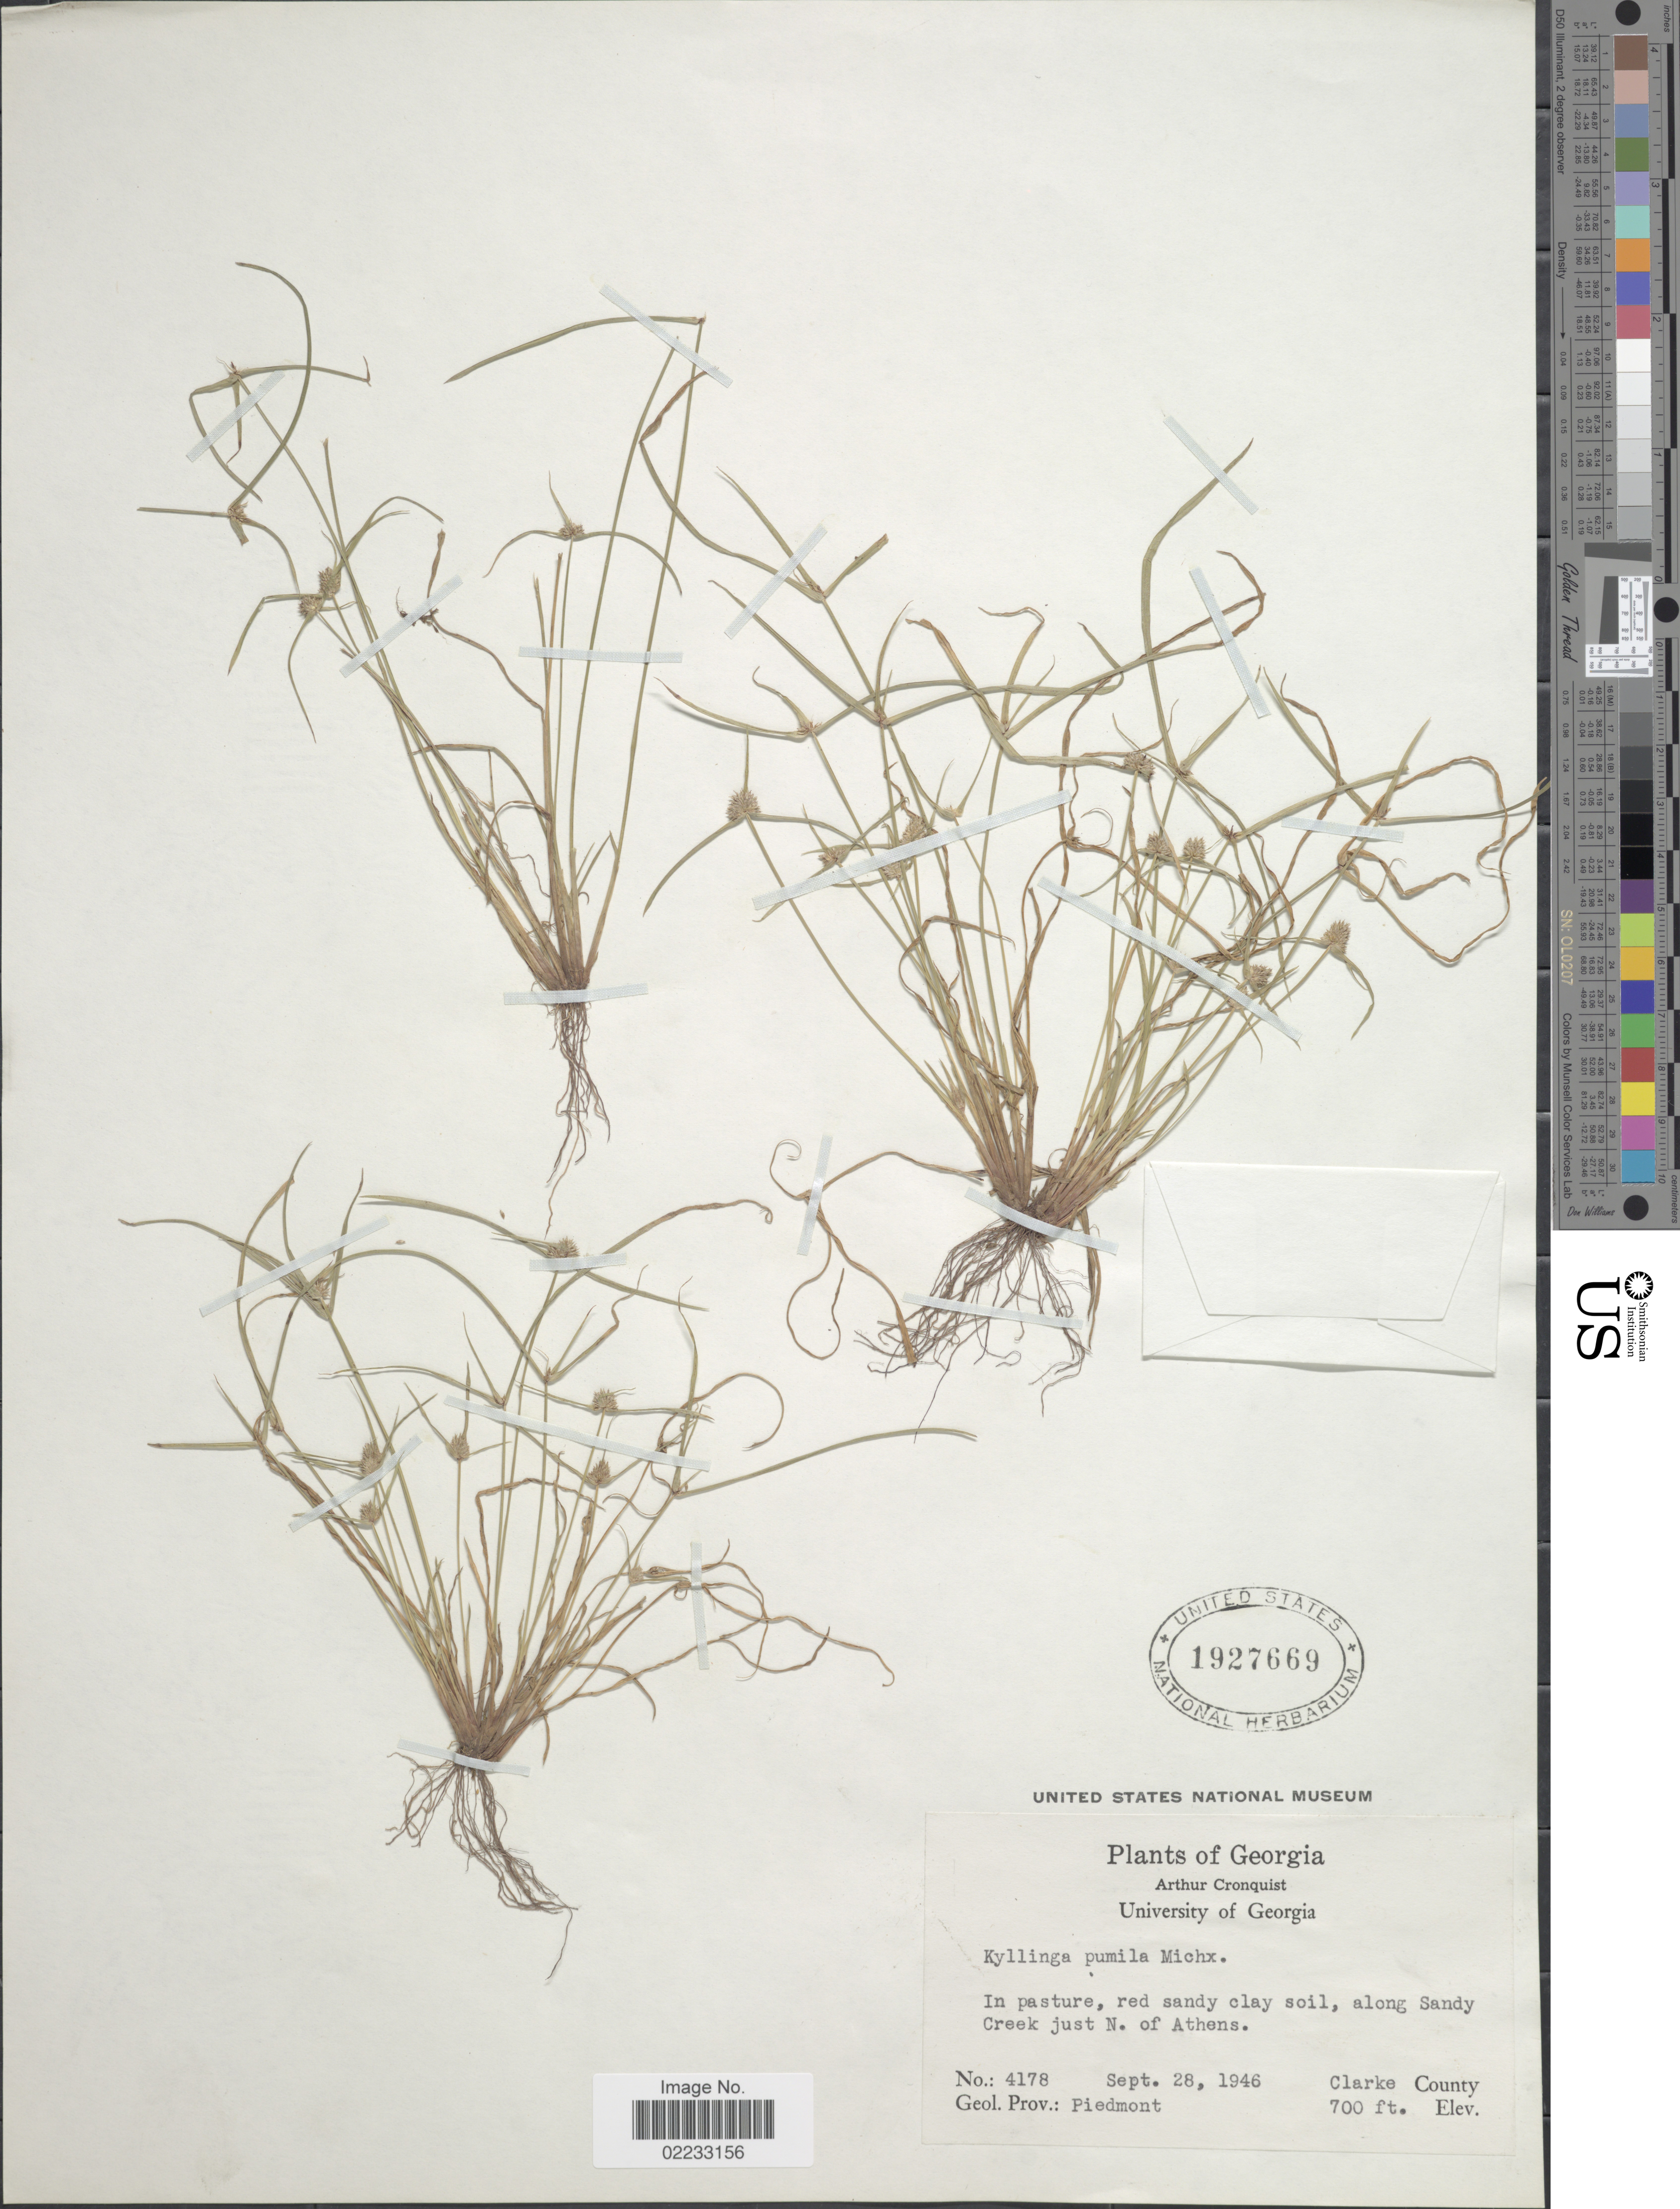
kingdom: Plantae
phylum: Tracheophyta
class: Liliopsida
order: Poales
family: Cyperaceae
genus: Cyperus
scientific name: Cyperus hortensis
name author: (Salzm. ex Steud.) Dorr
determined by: Strong, Mark T., (BOT), Smithsonian Institution - National Museum of Natural History (UNITED STATES)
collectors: A. J. Cronquist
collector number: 4178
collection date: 1946-09-28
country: United States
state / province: Georgia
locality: Along sandy Creek just N. of Athens. Clarke County. Geol. Prov.: Piedmont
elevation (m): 213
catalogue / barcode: US 1927669